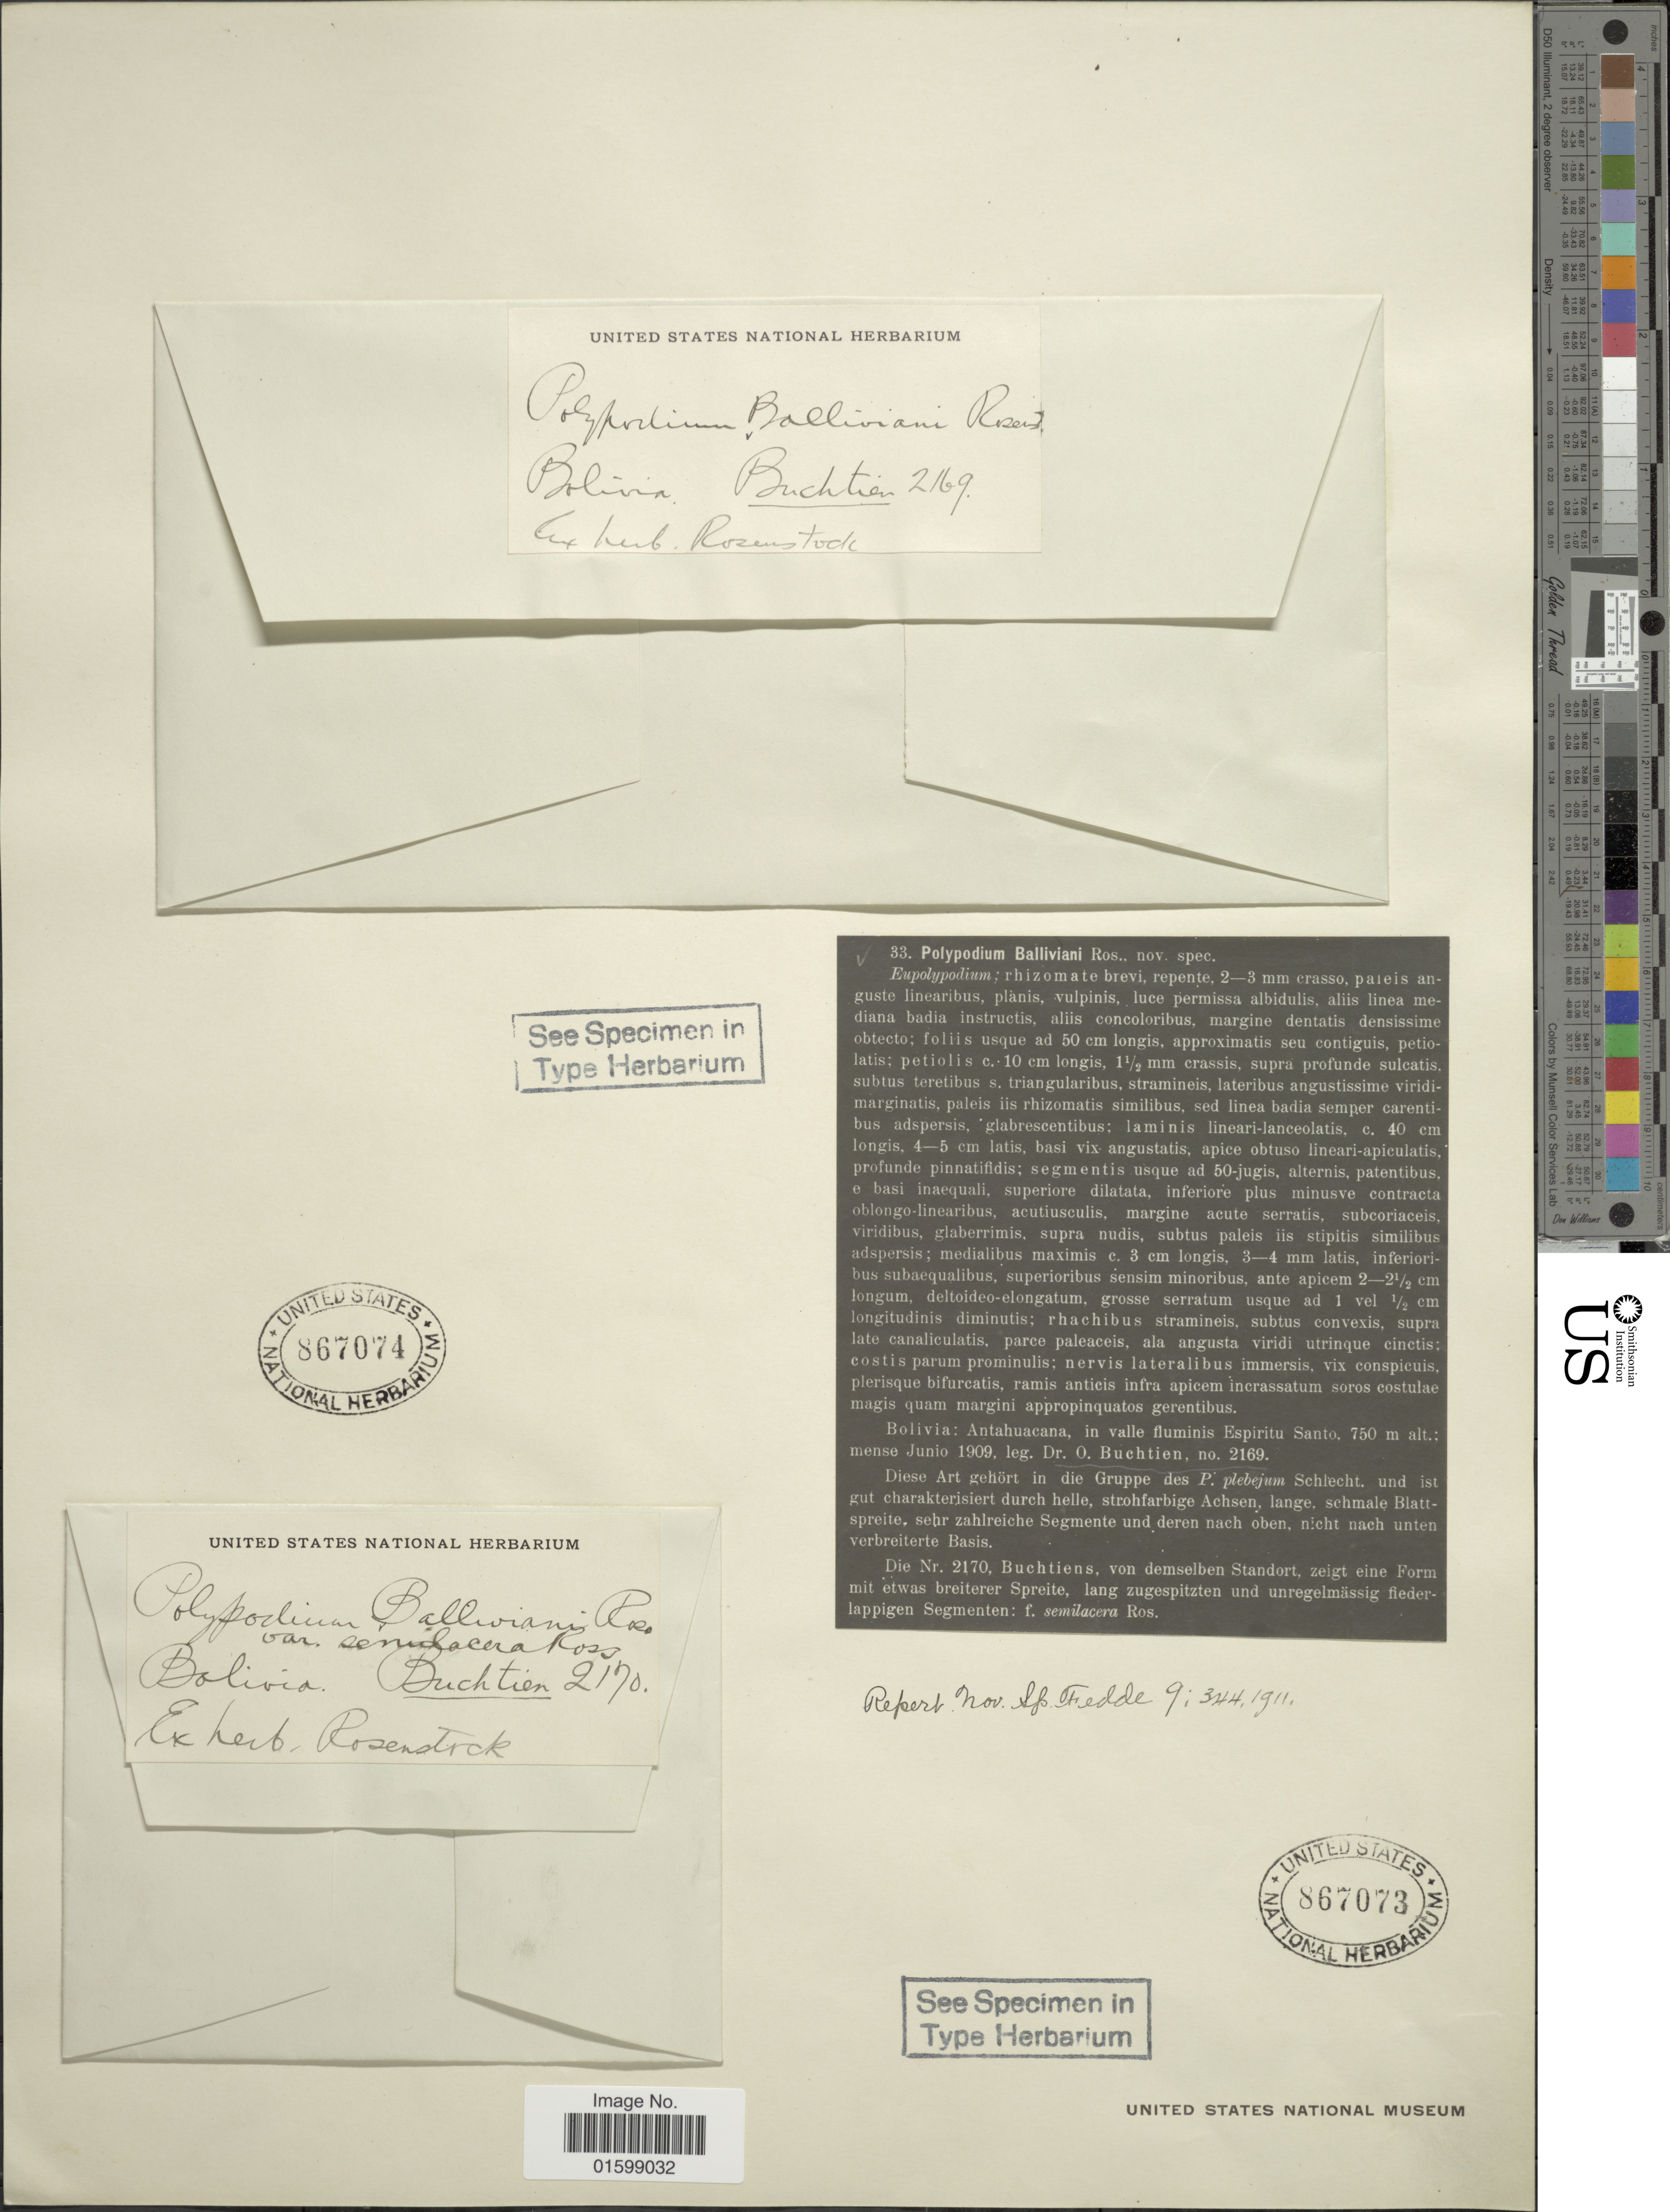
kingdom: Plantae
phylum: Tracheophyta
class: Polypodiopsida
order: Polypodiales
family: Polypodiaceae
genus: Pleopeltis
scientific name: Pleopeltis ballivianii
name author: (Rosenst.) A.R. Sm.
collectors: O. Buchtien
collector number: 2170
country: Bolivia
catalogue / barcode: US 867074-2